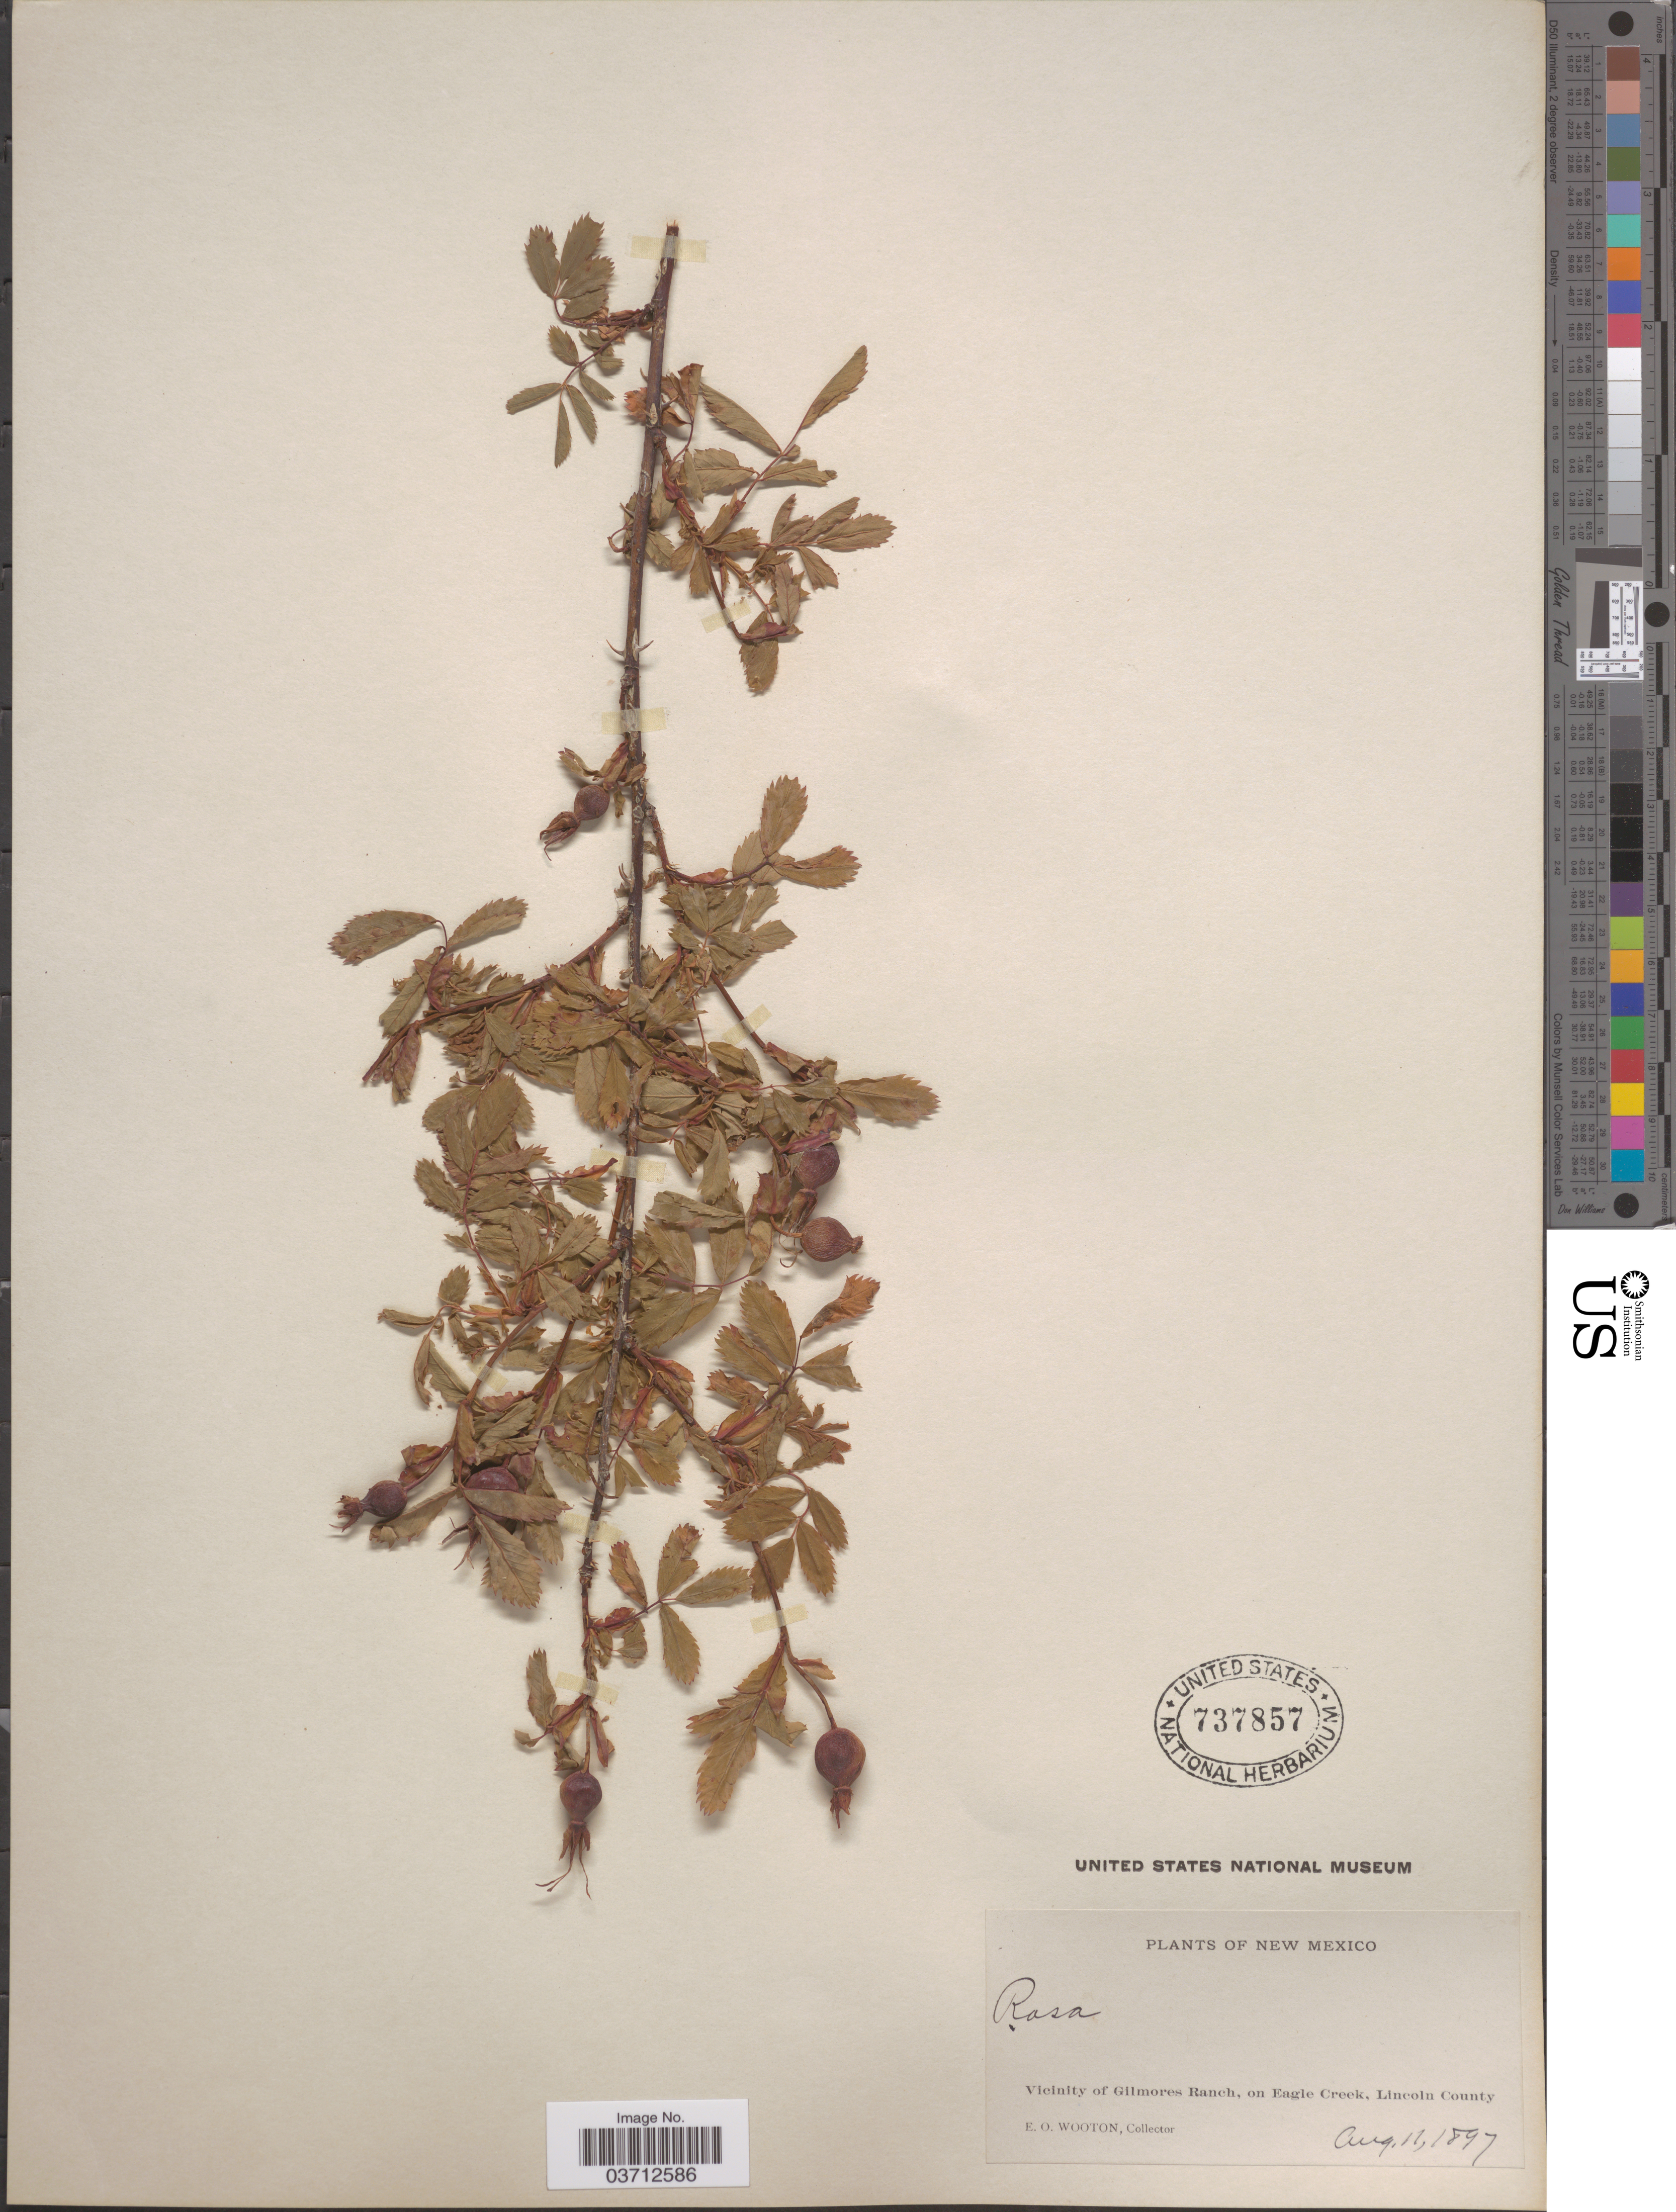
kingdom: Plantae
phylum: Tracheophyta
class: Magnoliopsida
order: Rosales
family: Rosaceae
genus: Rosa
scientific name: Rosa sp.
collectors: E. O. Wooton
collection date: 1897-08-11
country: United States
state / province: New Mexico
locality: Vicinity of Gilmores Ranch, on Eagle Creek, Lincoln County.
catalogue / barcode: US 737857